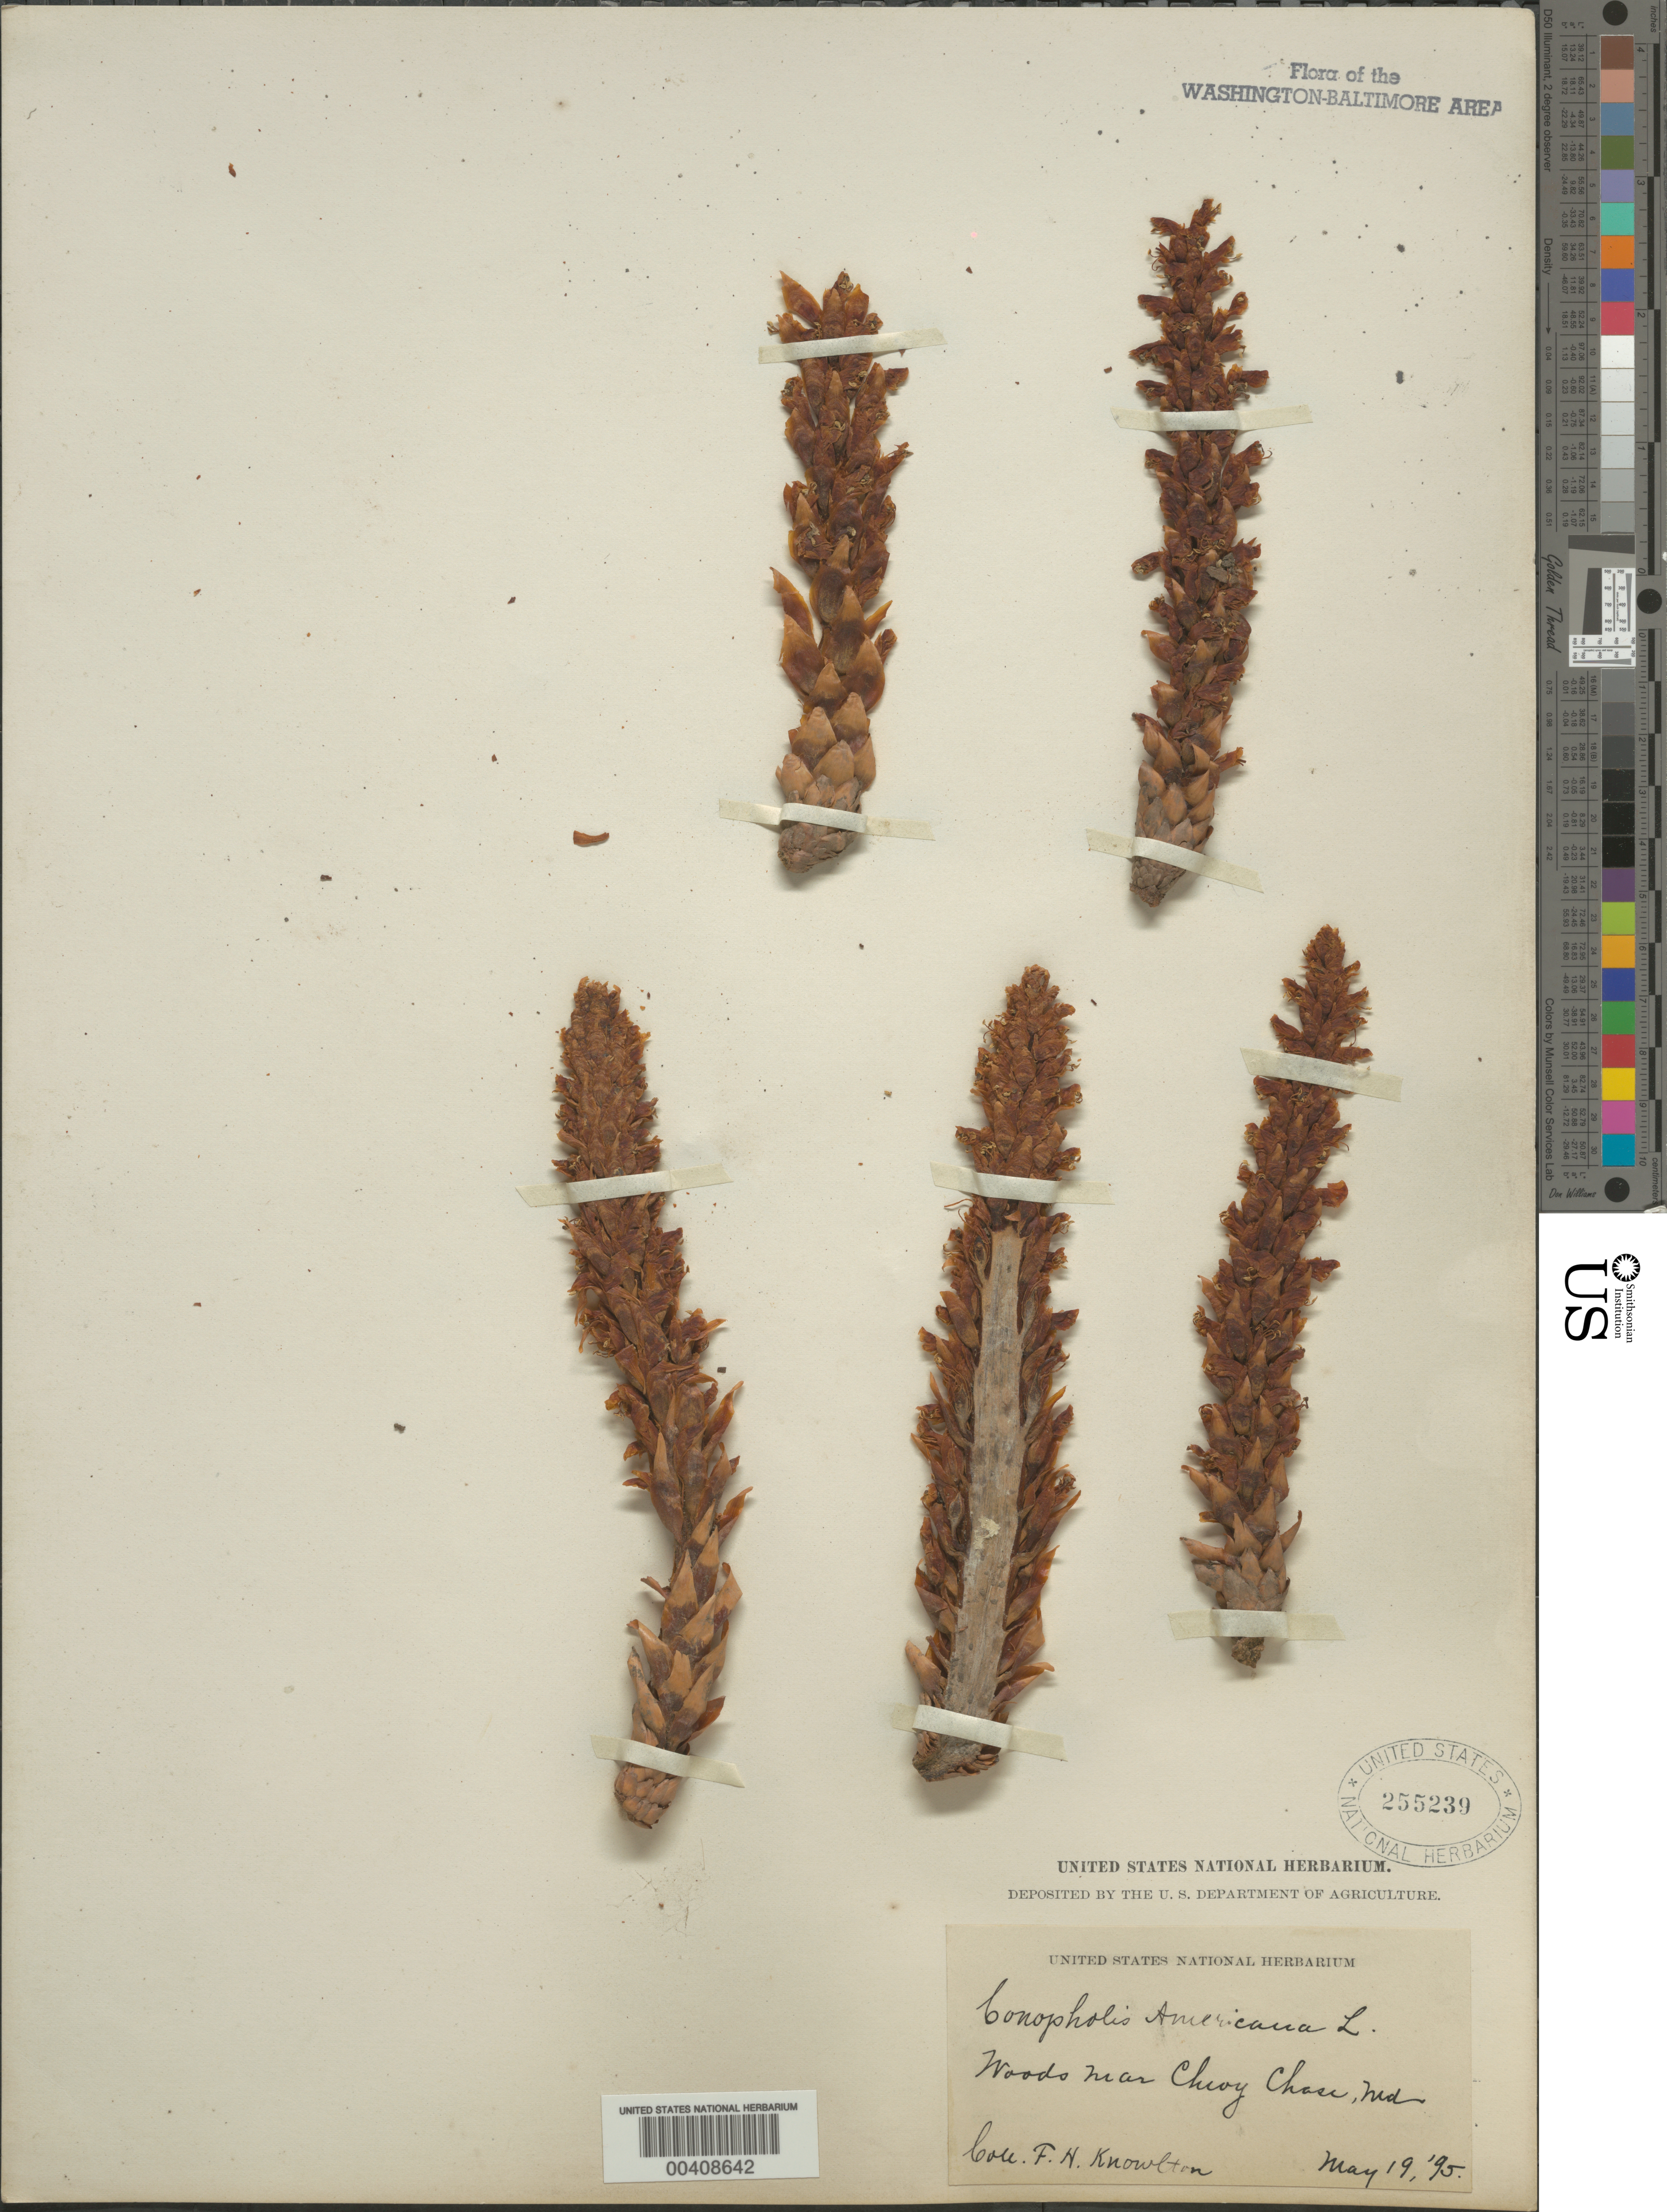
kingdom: Plantae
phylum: Tracheophyta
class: Magnoliopsida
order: Lamiales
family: Orobanchaceae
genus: Conopholis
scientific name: Conopholis americana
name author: (L. f.) Wallr.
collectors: F. H. Knowlton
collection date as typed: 19 May 1895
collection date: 1895-05-19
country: United States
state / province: Maryland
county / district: Montgomery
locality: Near Chevy Chase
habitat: Woods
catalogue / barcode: US 255239